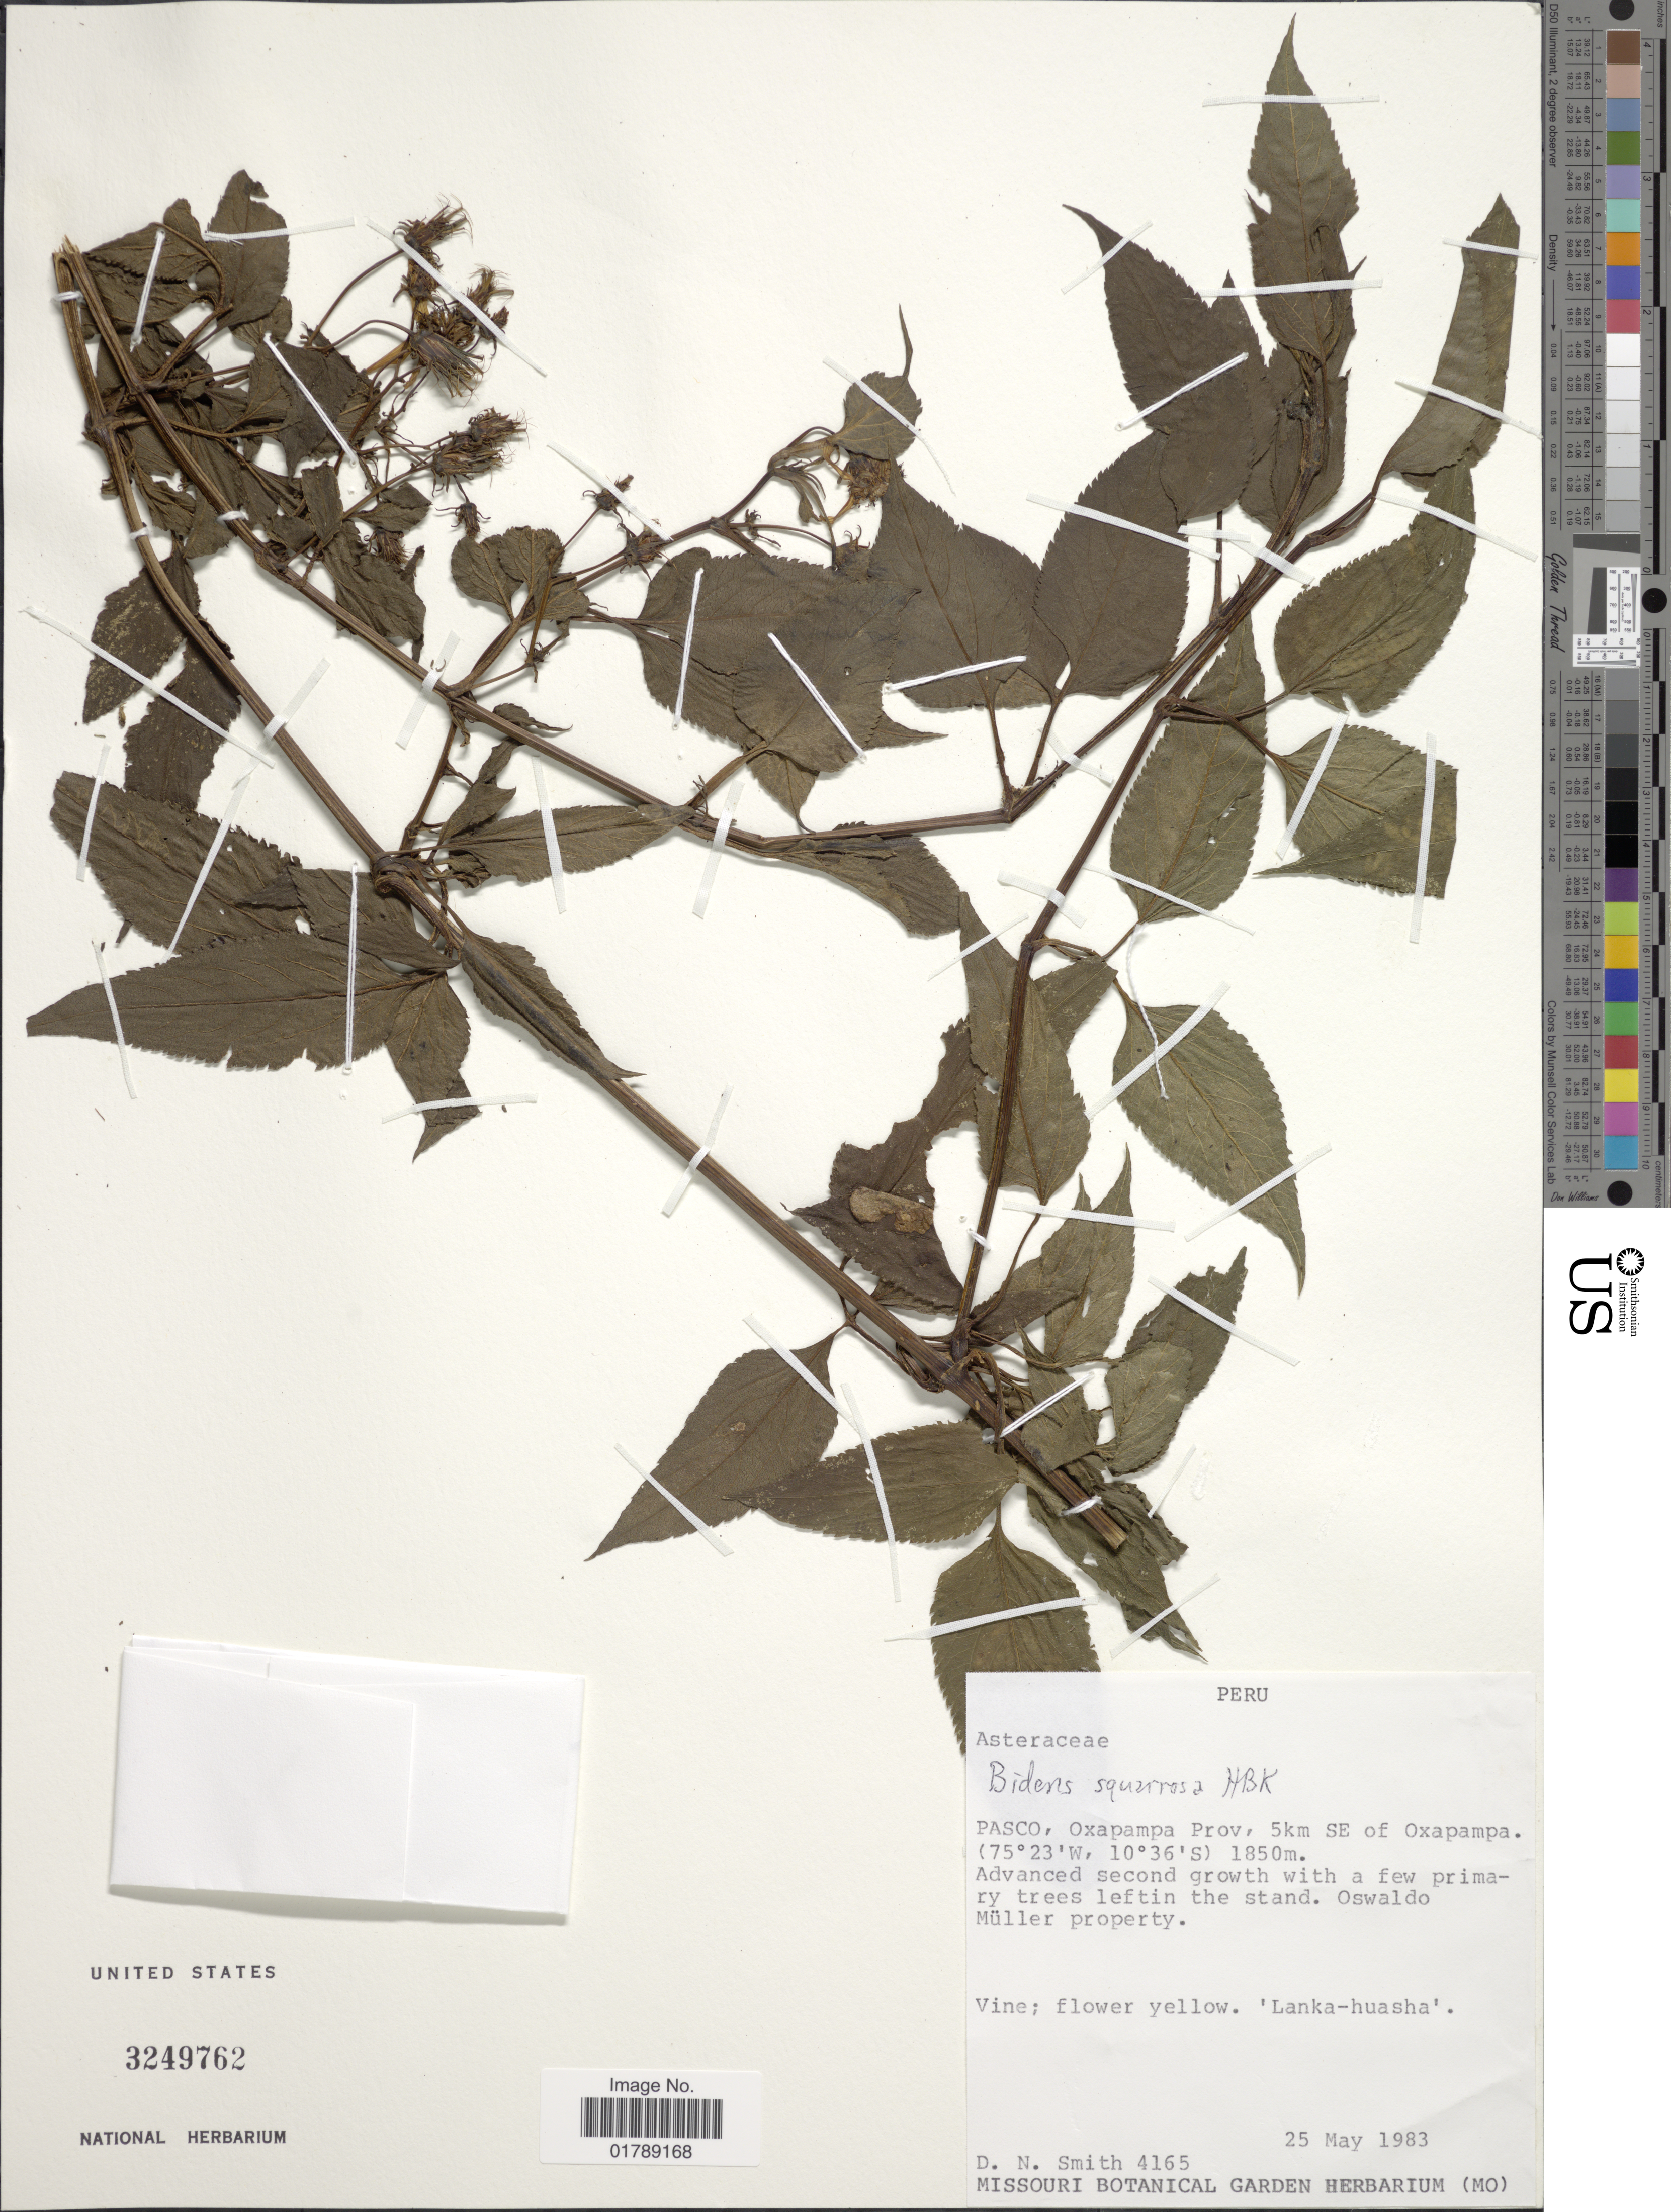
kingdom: Plantae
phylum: Tracheophyta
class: Magnoliopsida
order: Asterales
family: Asteraceae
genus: Bidens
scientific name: Bidens squarrosa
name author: Kunth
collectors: D. Smith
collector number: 4165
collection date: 1983-05-25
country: Peru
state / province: Pasco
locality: Oxapampa Prov, 5 km SE of Oxapampa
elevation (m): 1850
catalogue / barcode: US 3249762